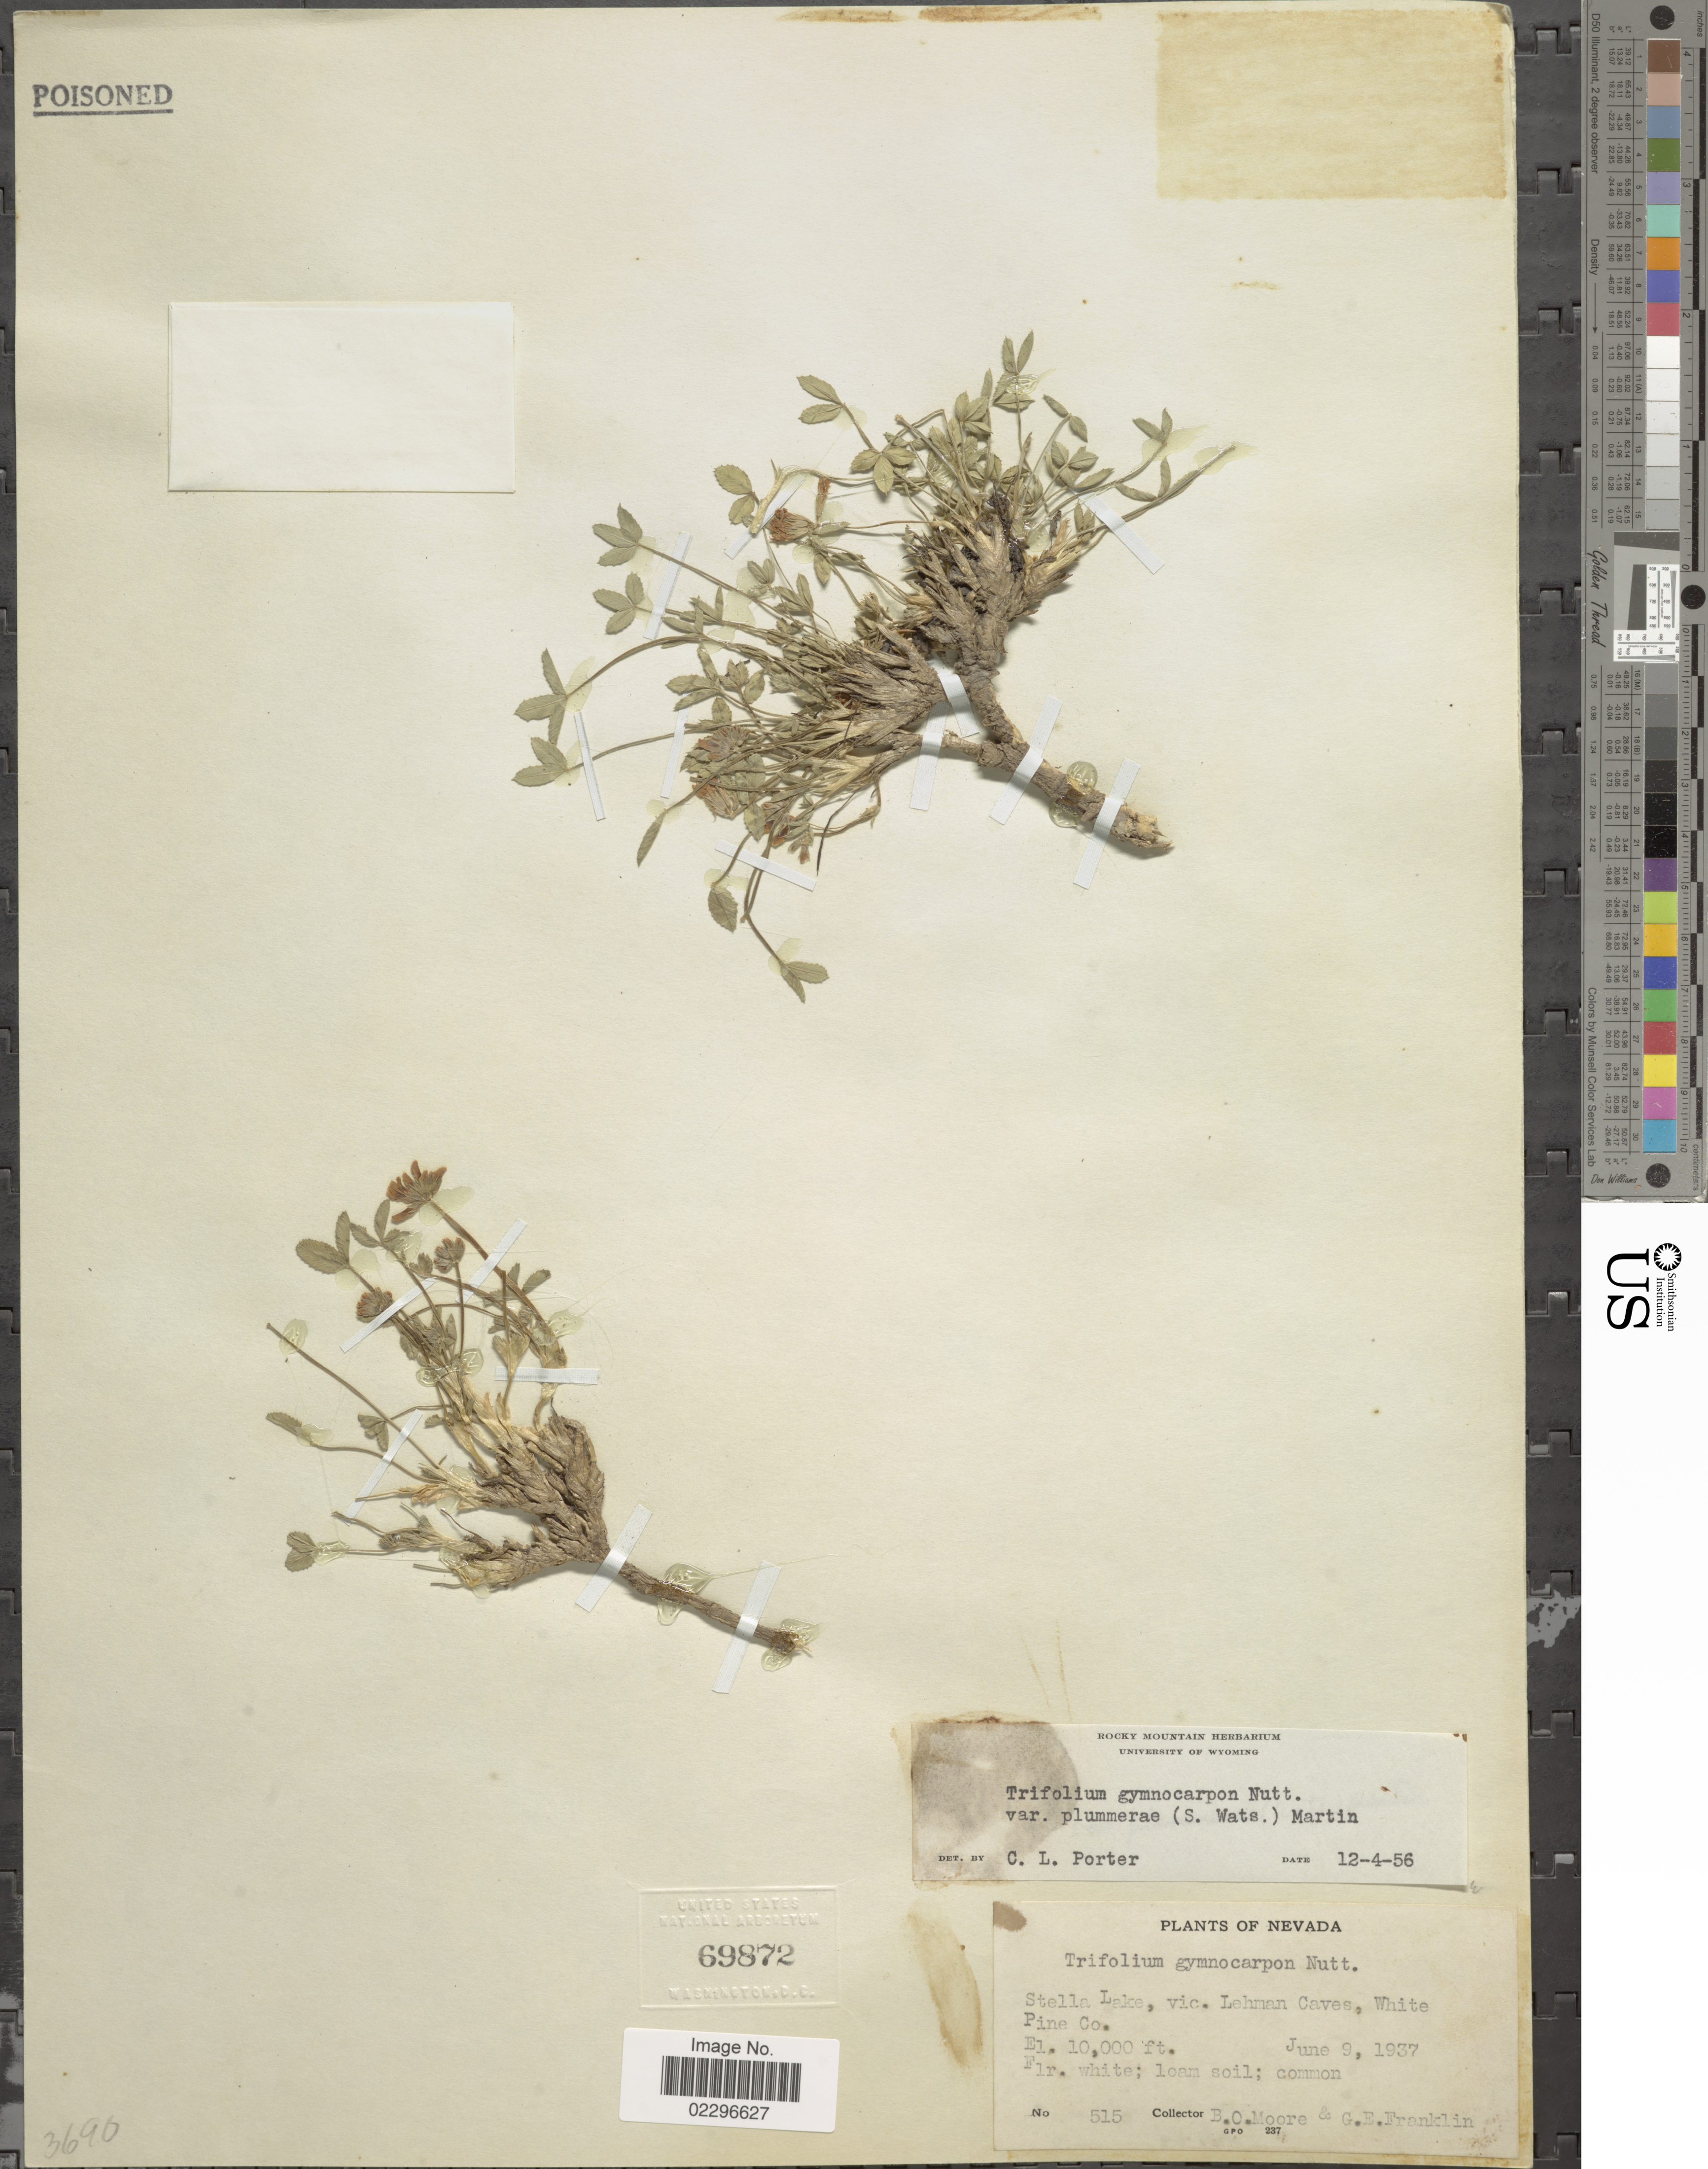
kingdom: Plantae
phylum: Tracheophyta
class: Magnoliopsida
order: Fabales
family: Fabaceae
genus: Trifolium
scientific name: Trifolium gymnocarpon var. plummerae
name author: (S. Watson) J.S. Martin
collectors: B. Moore & G. Franklin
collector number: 515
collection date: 1937-06-09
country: United States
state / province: Nevada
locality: Stella Lake, vic. Lehman Caves, White Pine Co.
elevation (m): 3048